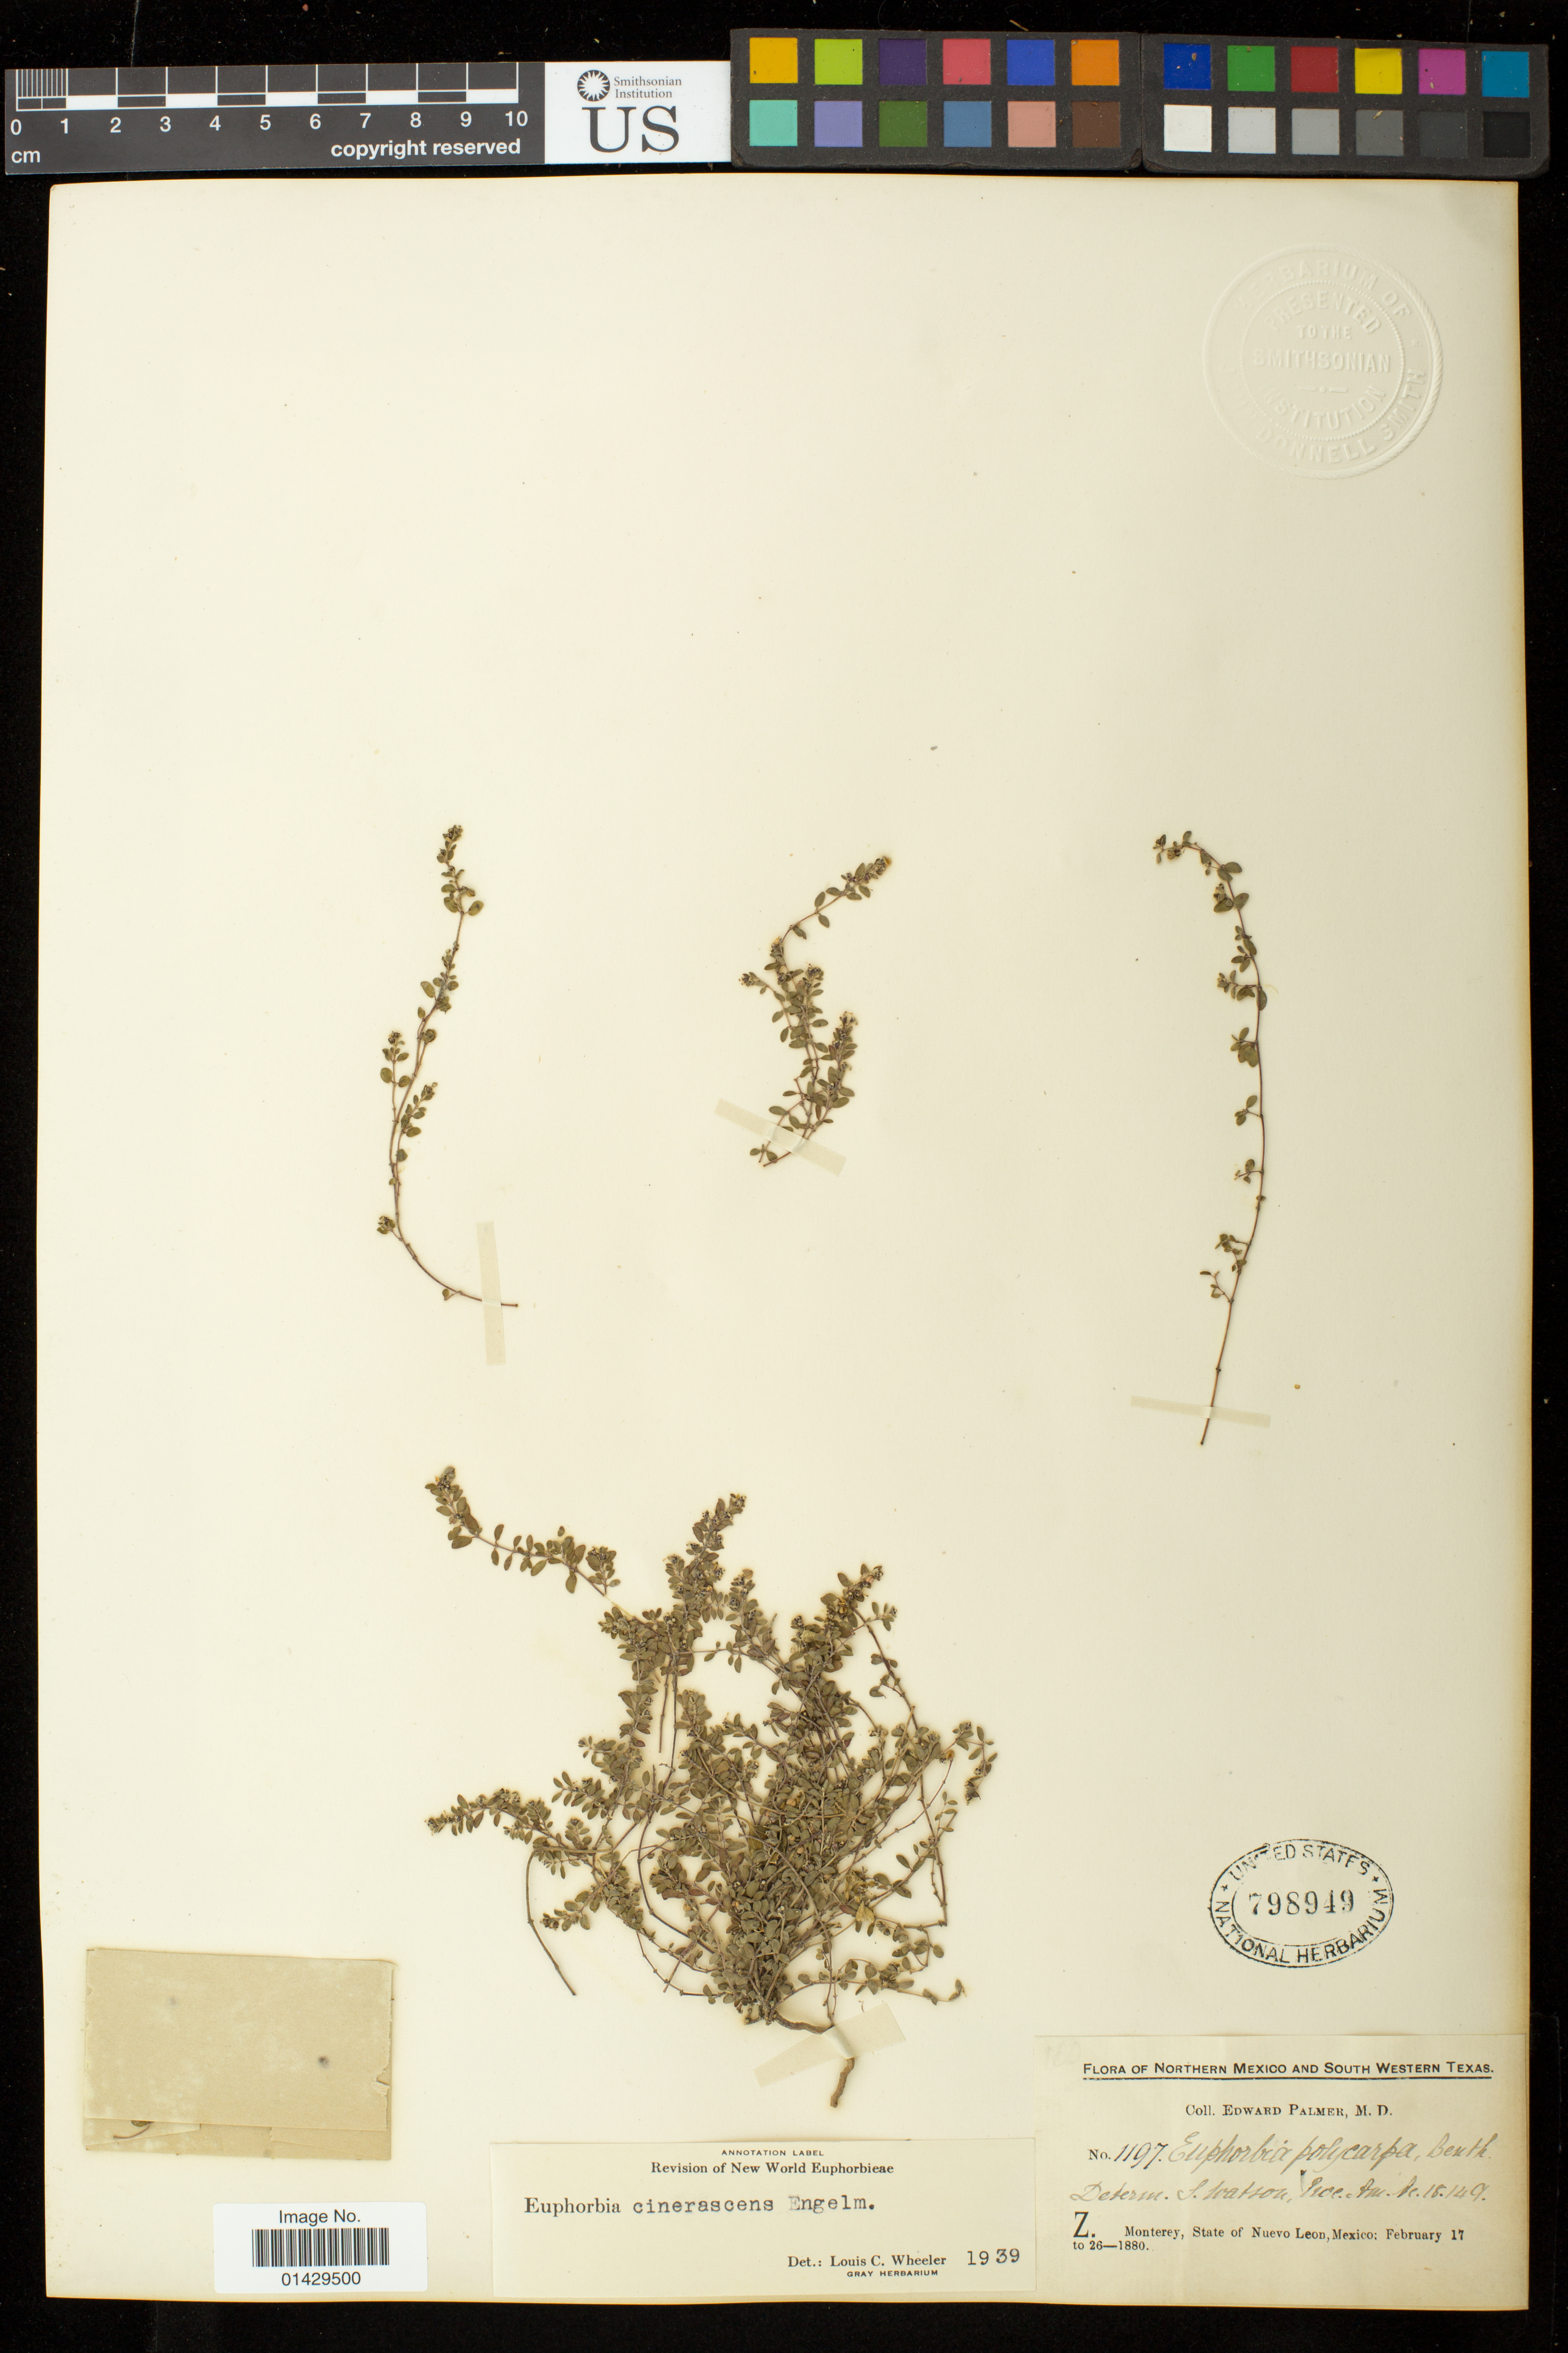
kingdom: Plantae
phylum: Tracheophyta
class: Magnoliopsida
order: Malpighiales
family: Euphorbiaceae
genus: Euphorbia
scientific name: Euphorbia cinerascens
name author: Engelm. in Emory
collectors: E. Palmer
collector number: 1197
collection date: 1880-02-17/1880-02-26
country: Mexico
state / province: Nuevo León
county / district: Monterrey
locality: Monterey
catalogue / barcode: US 798949